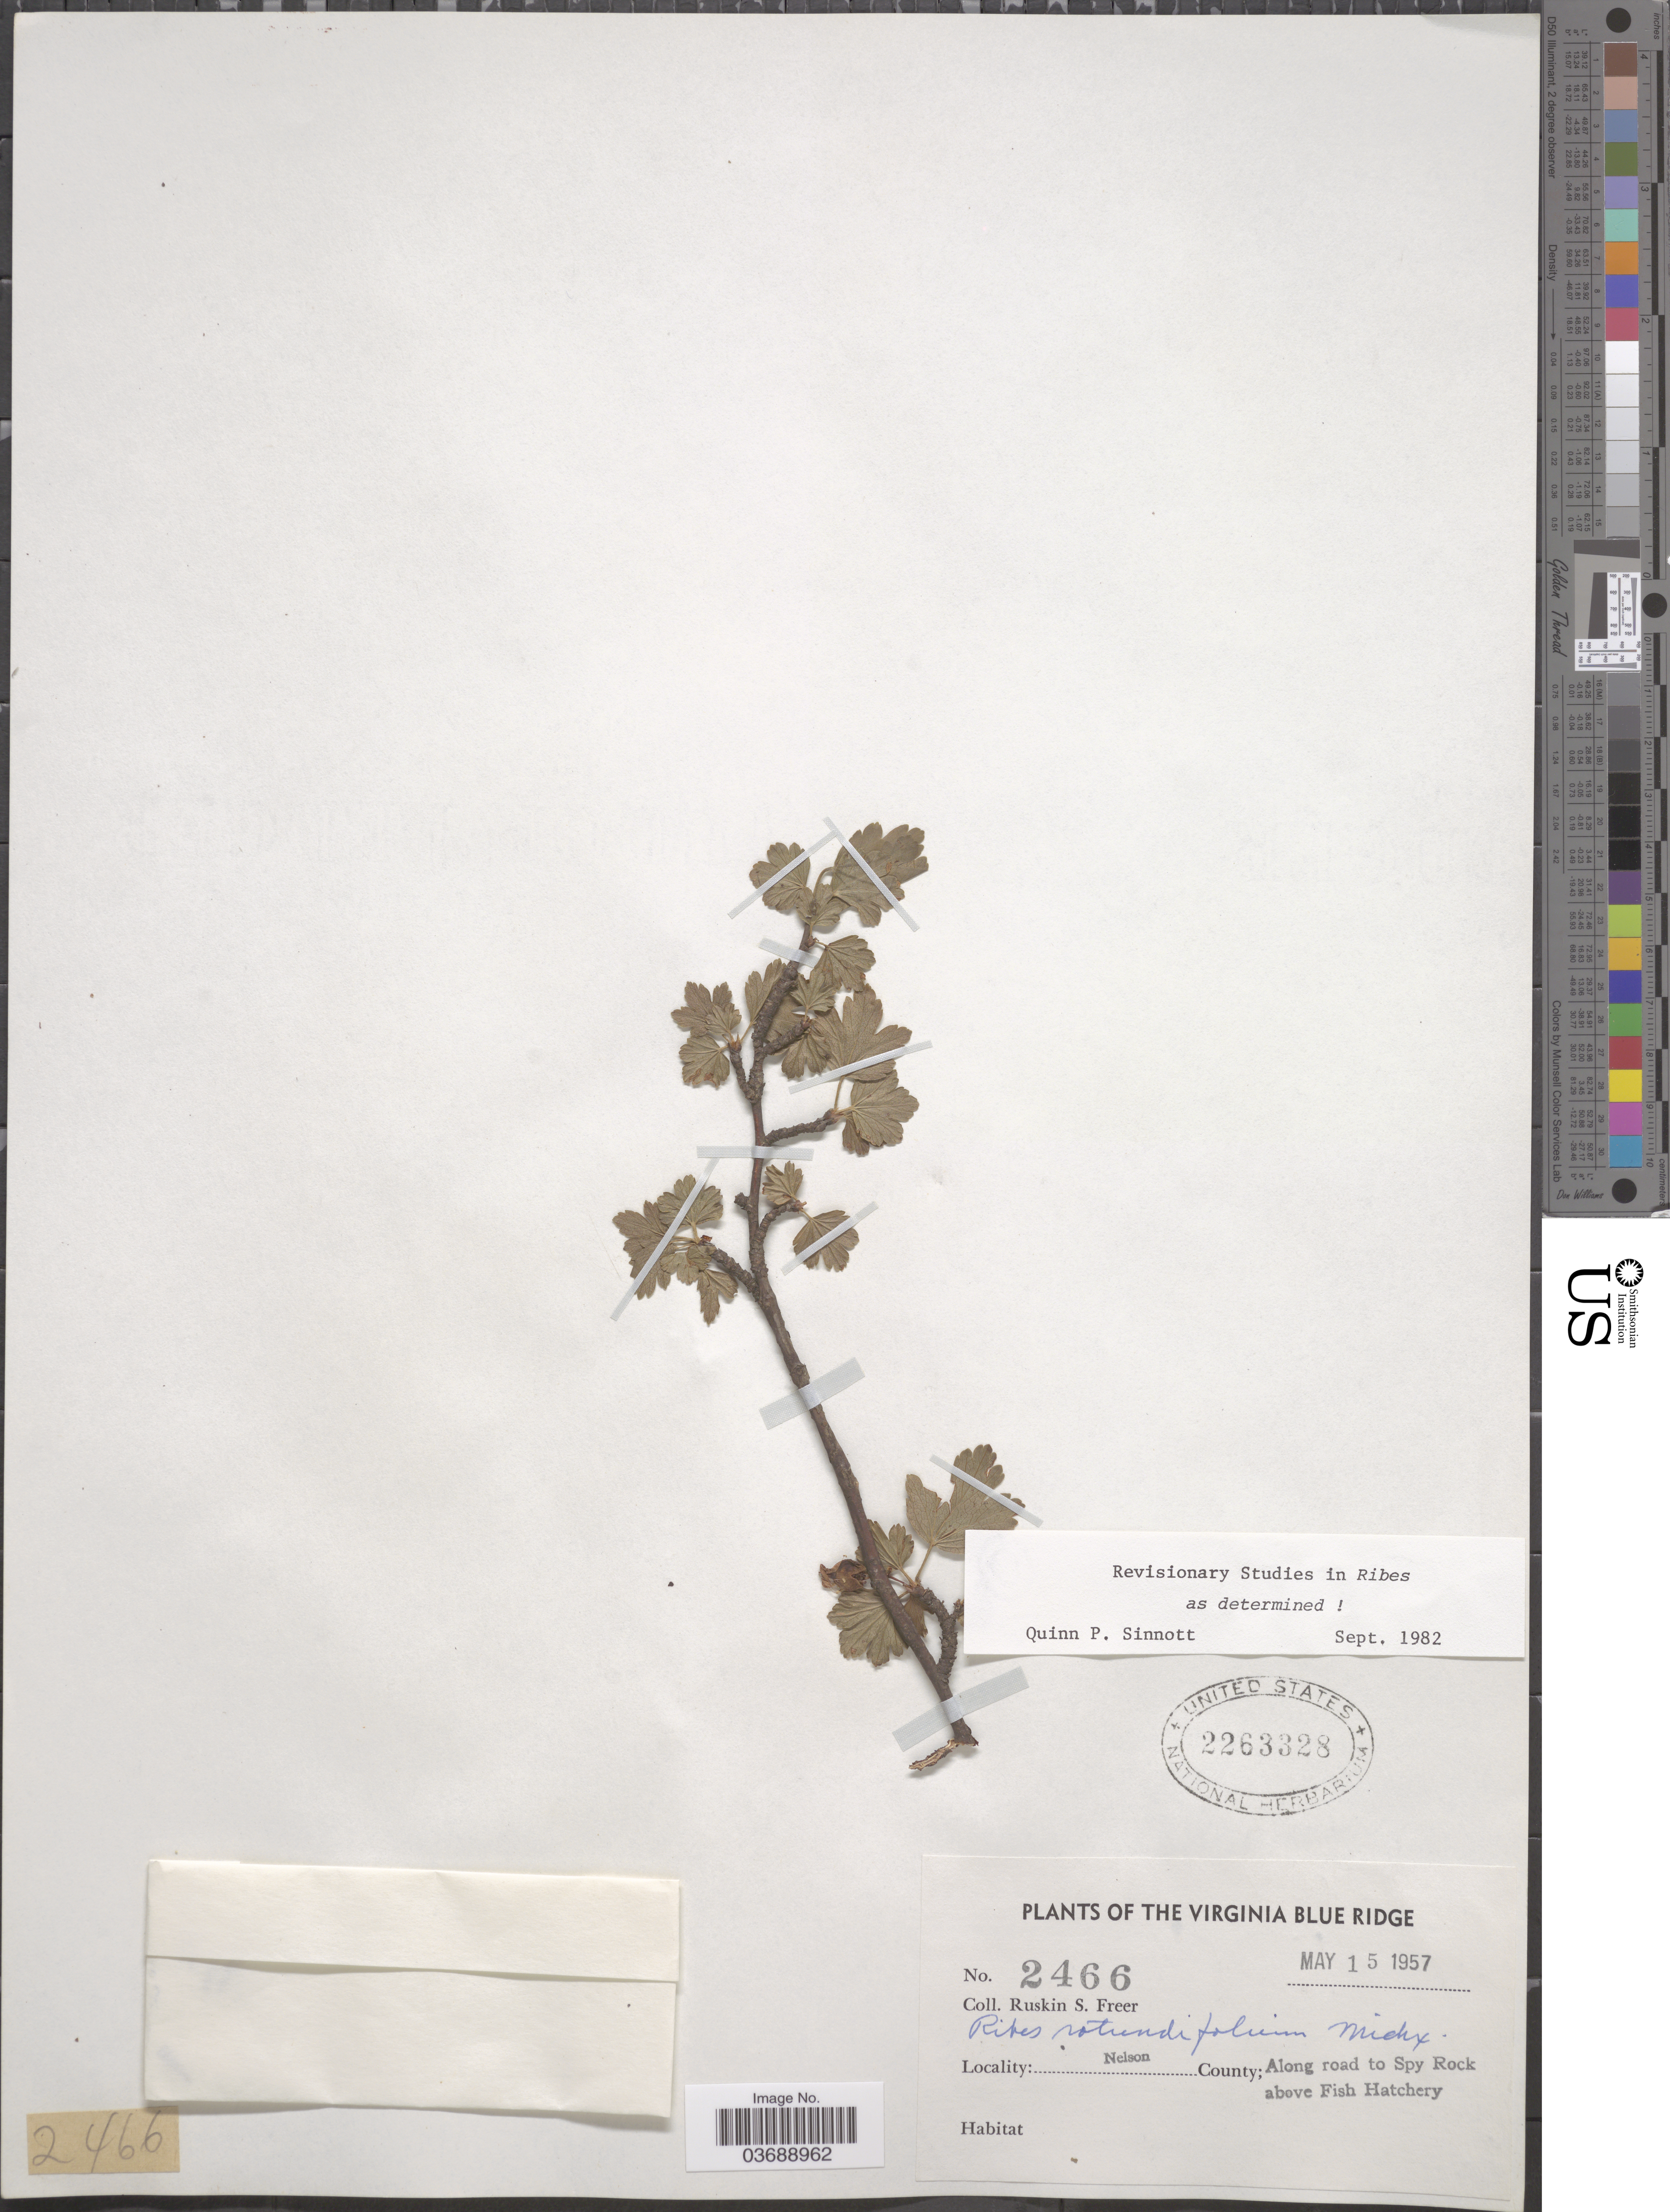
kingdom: Plantae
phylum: Tracheophyta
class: Magnoliopsida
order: Saxifragales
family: Grossulariaceae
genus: Ribes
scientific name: Ribes rotundifolium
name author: Michx.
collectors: R. Freer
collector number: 2466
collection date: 1957-05-15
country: United States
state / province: Virginia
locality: The Virginia Blue Ridge. Nelson Couny; Along road to Spy Rock above Fish Hatchery.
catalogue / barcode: US 2263328